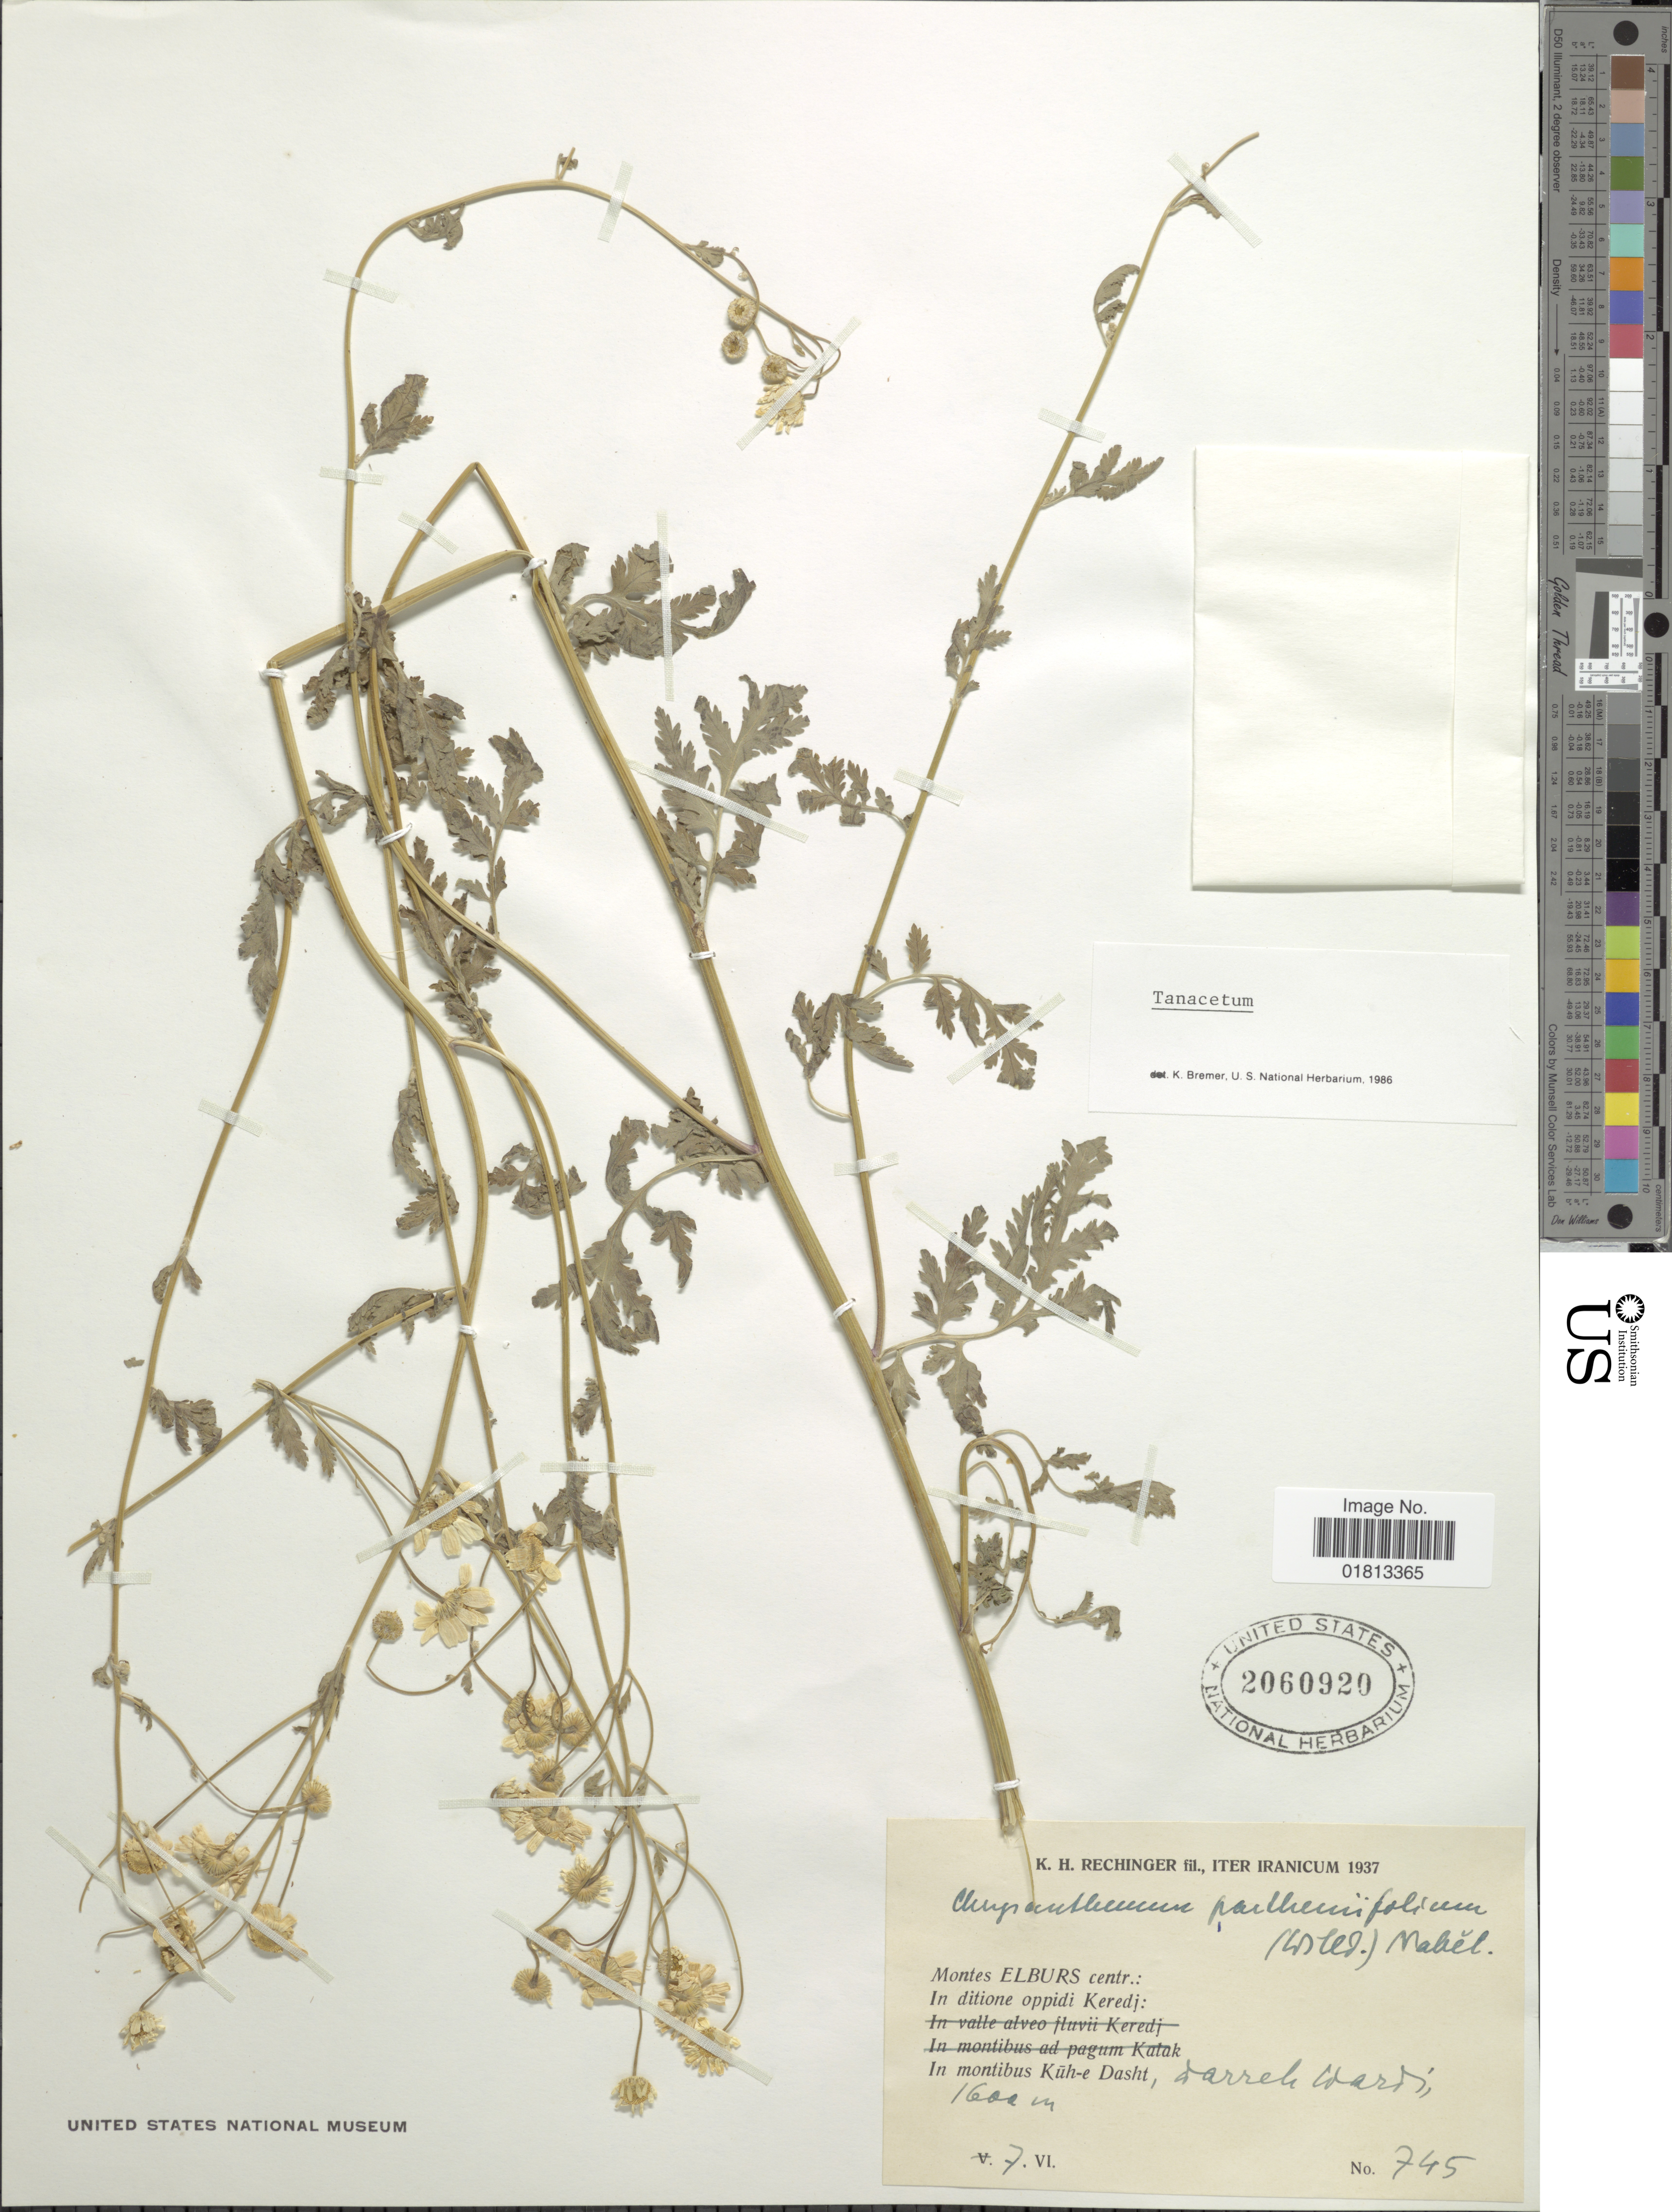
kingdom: Plantae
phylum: Tracheophyta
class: Magnoliopsida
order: Asterales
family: Asteraceae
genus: Tanacetum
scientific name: Tanacetum partheniifolium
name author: (Willd.) Sch. Bip.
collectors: K. H. Rechinger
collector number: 745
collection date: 1937-06-07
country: Iran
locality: Iter Iranicum, Montes Elburs centr.: In ditione oppidi Keredj: In montibus Kuh-e Dasht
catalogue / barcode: US 2060920